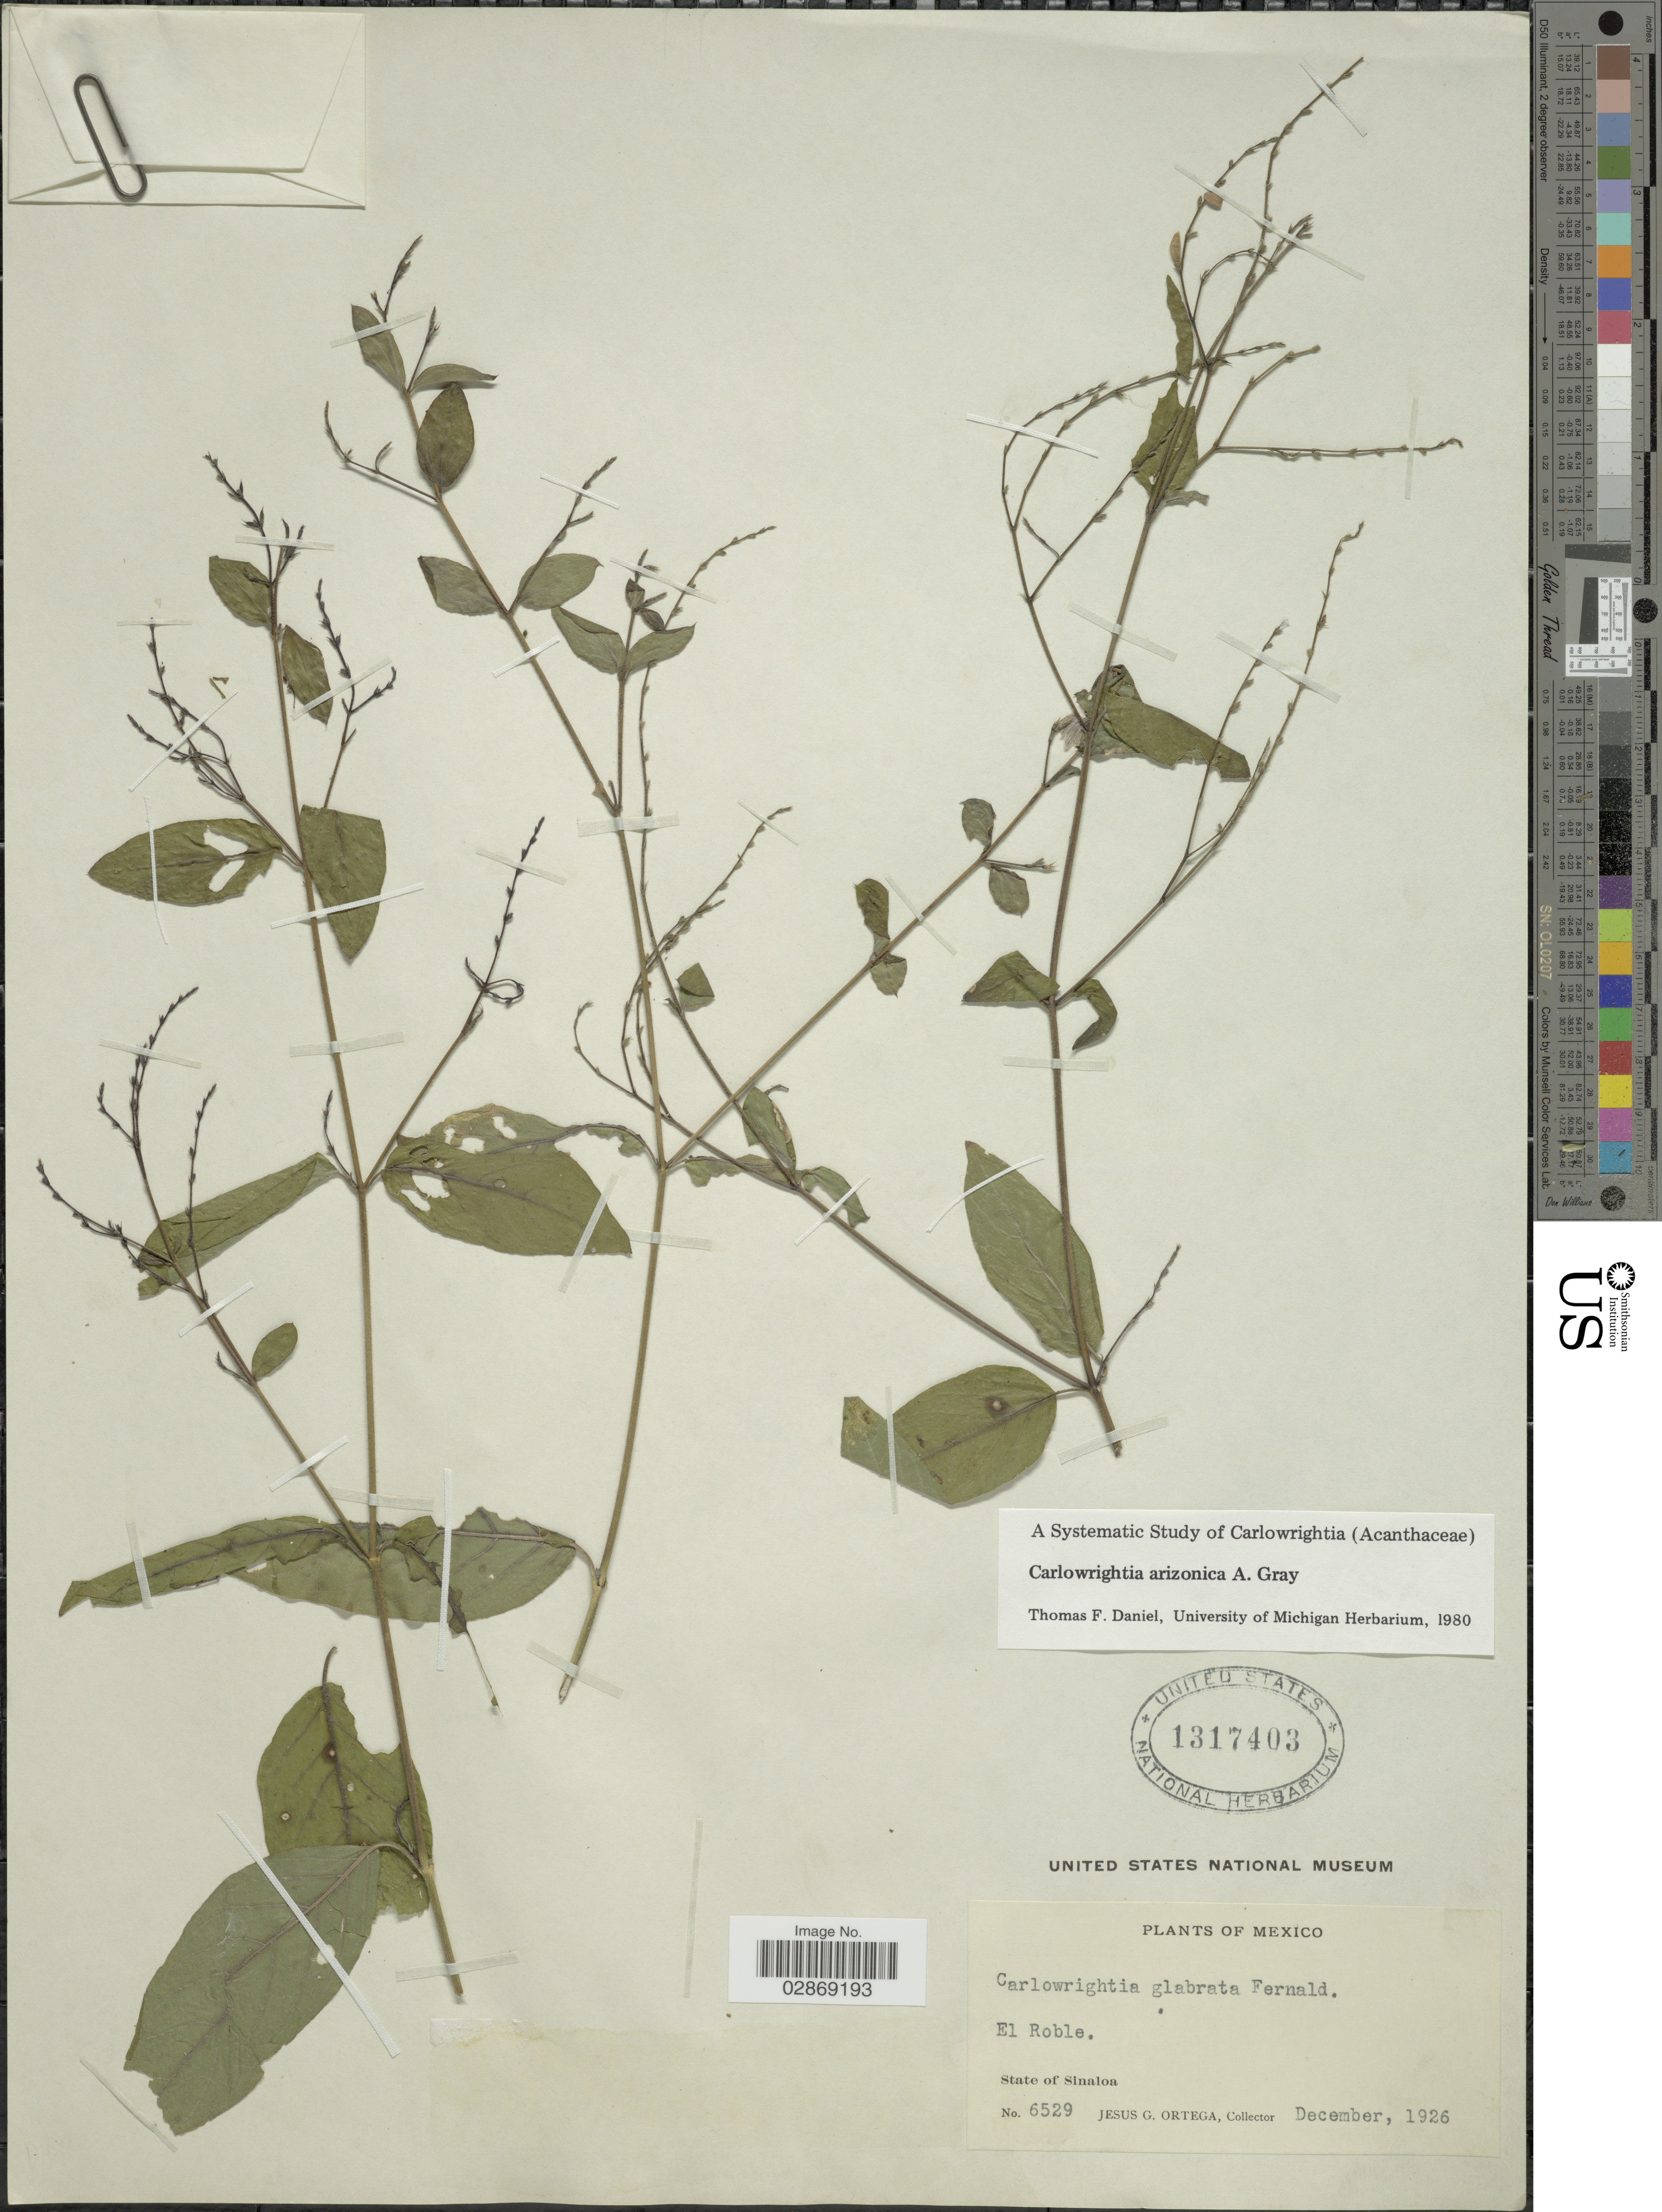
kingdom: Plantae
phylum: Tracheophyta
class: Magnoliopsida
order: Lamiales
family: Acanthaceae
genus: Carlowrightia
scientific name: Carlowrightia arizonica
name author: A. Gray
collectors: J. Ortega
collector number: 6529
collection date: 1926-12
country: Mexico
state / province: Sinaloa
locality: El Roble, State of Sinaloa.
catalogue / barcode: US 1317403